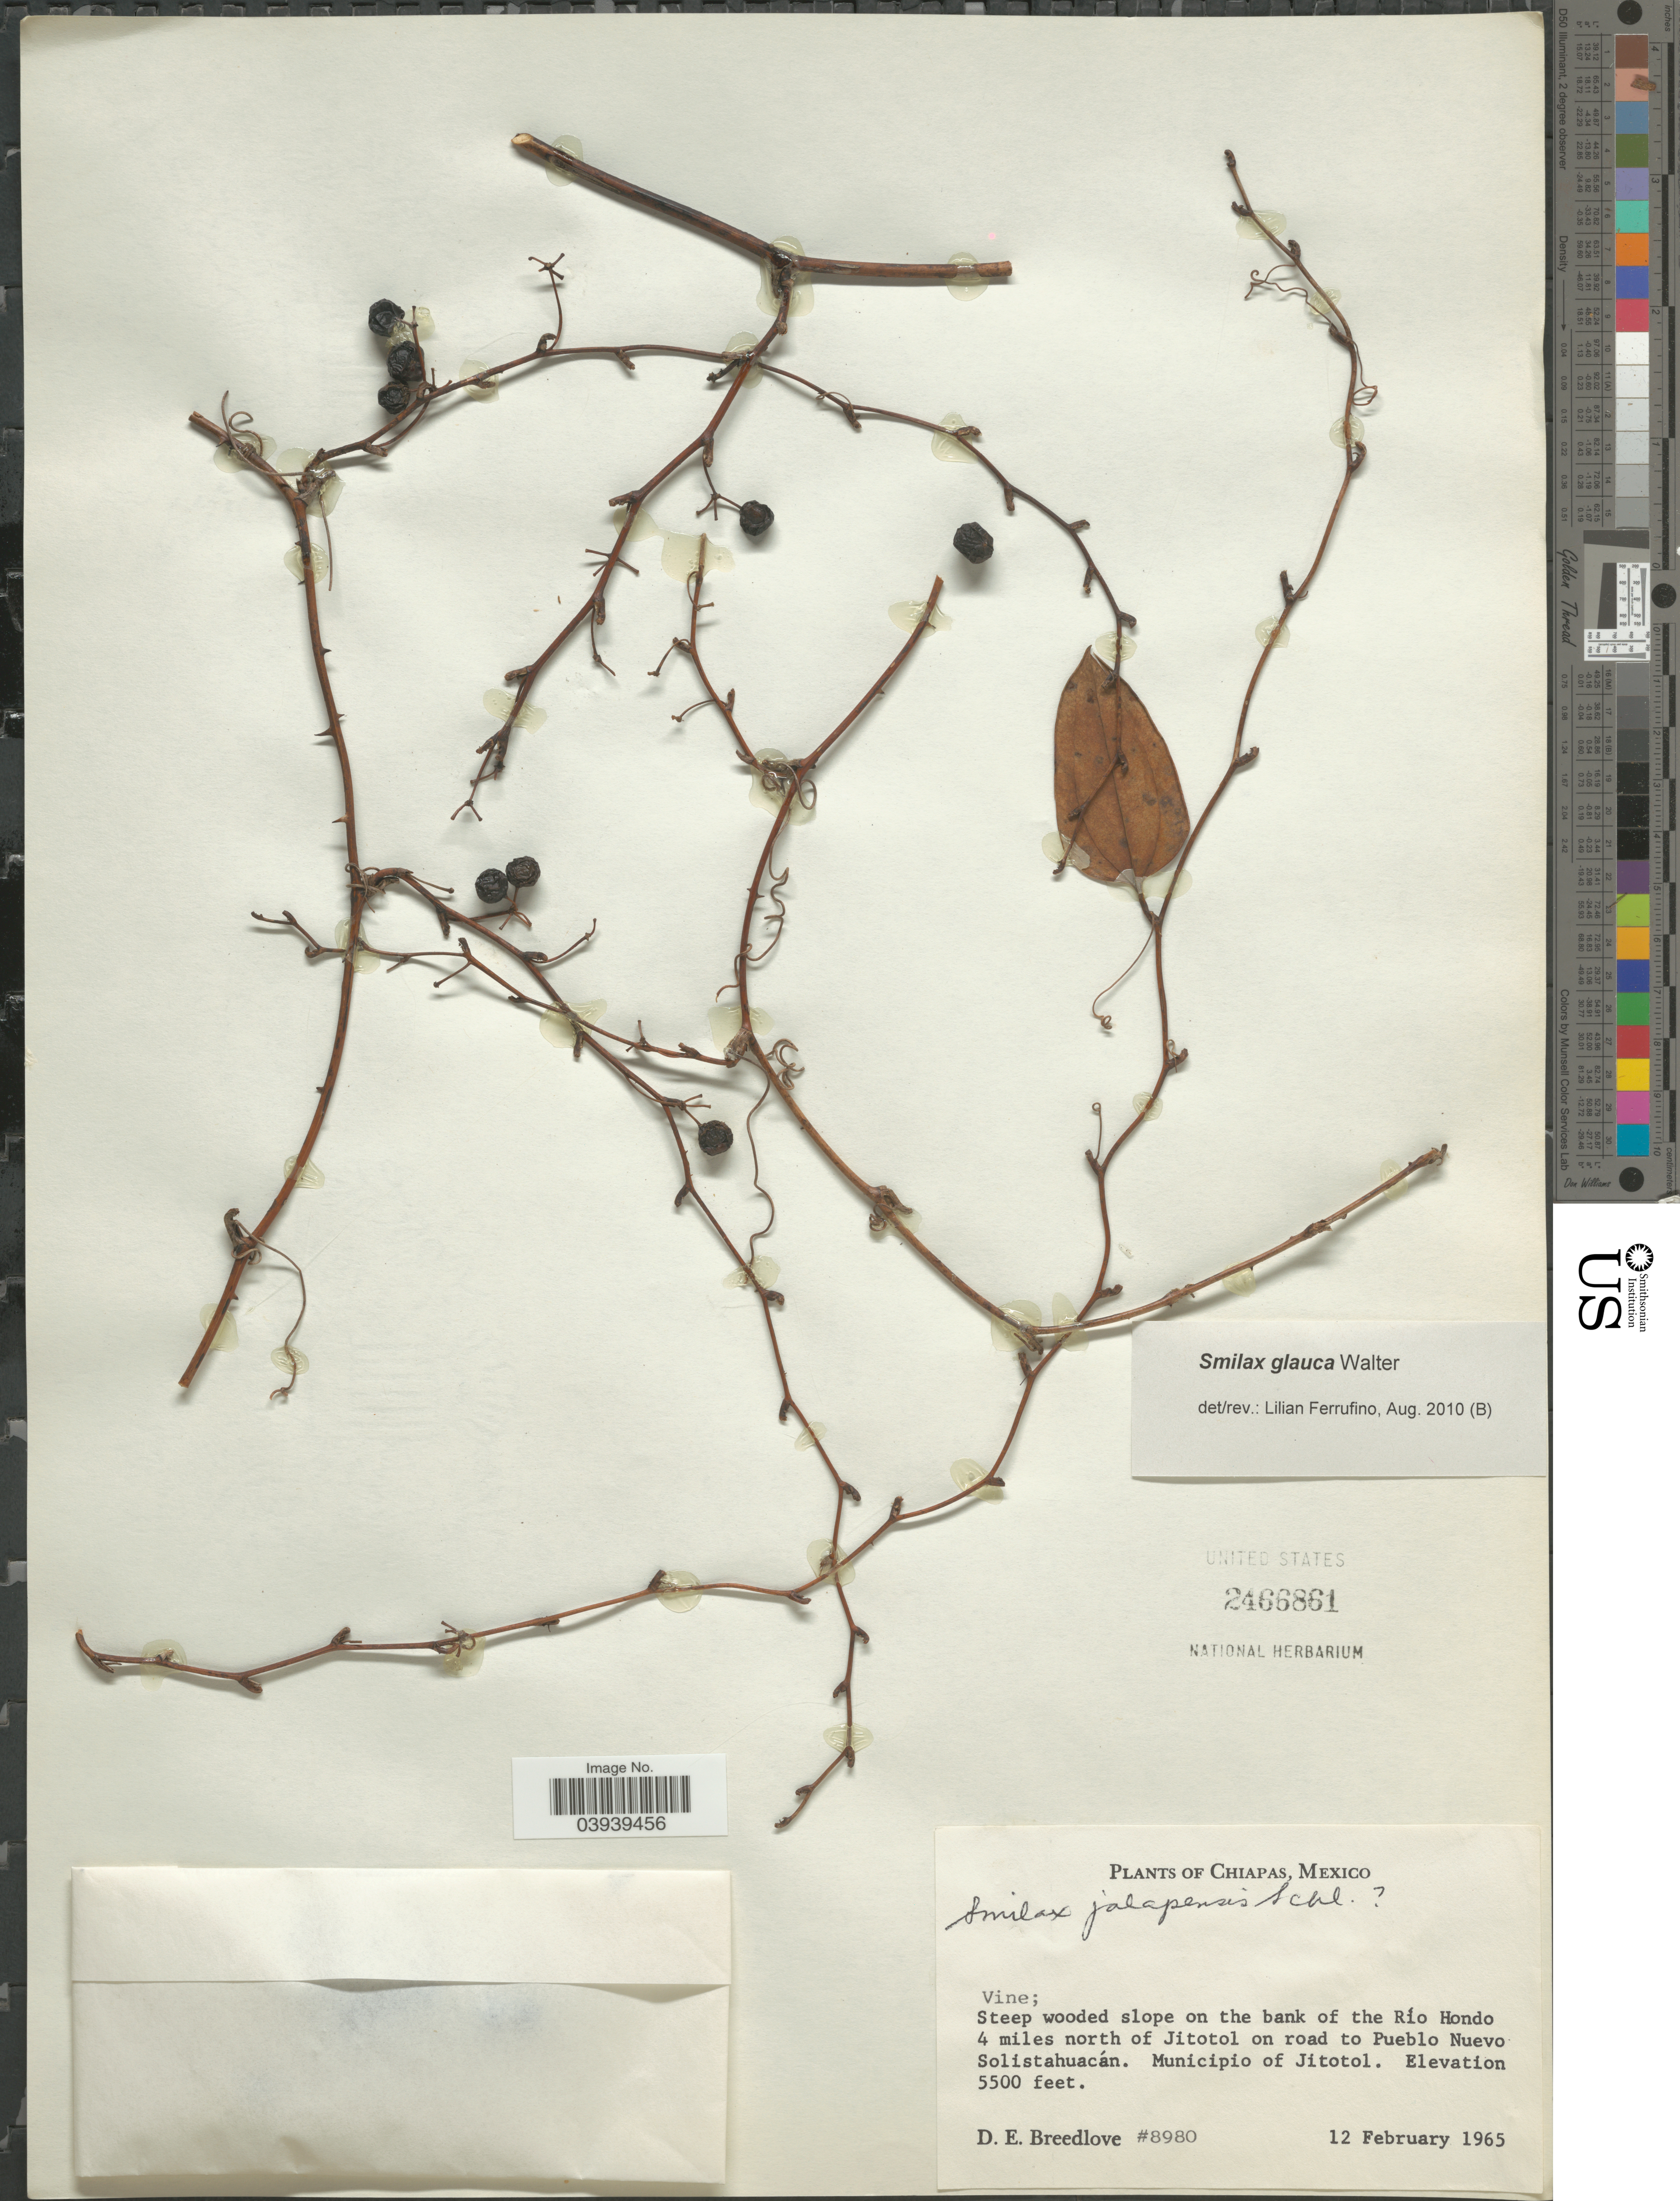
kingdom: Plantae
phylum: Tracheophyta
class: Liliopsida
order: Liliales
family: Smilacaceae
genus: Smilax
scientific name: Smilax glauca var. discolor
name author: (Schltdl.) C.V. Morton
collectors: D. E. Breedlove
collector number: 8980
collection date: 1965-02-12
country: Mexico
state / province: Chiapas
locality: Steep wooded slope on the bank of the Río Hondo 4 miles north of Jitotol on road to Pueblo Nuevo Solistahuacán. Municipio of Jitotol.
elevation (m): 1676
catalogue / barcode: US 2466861